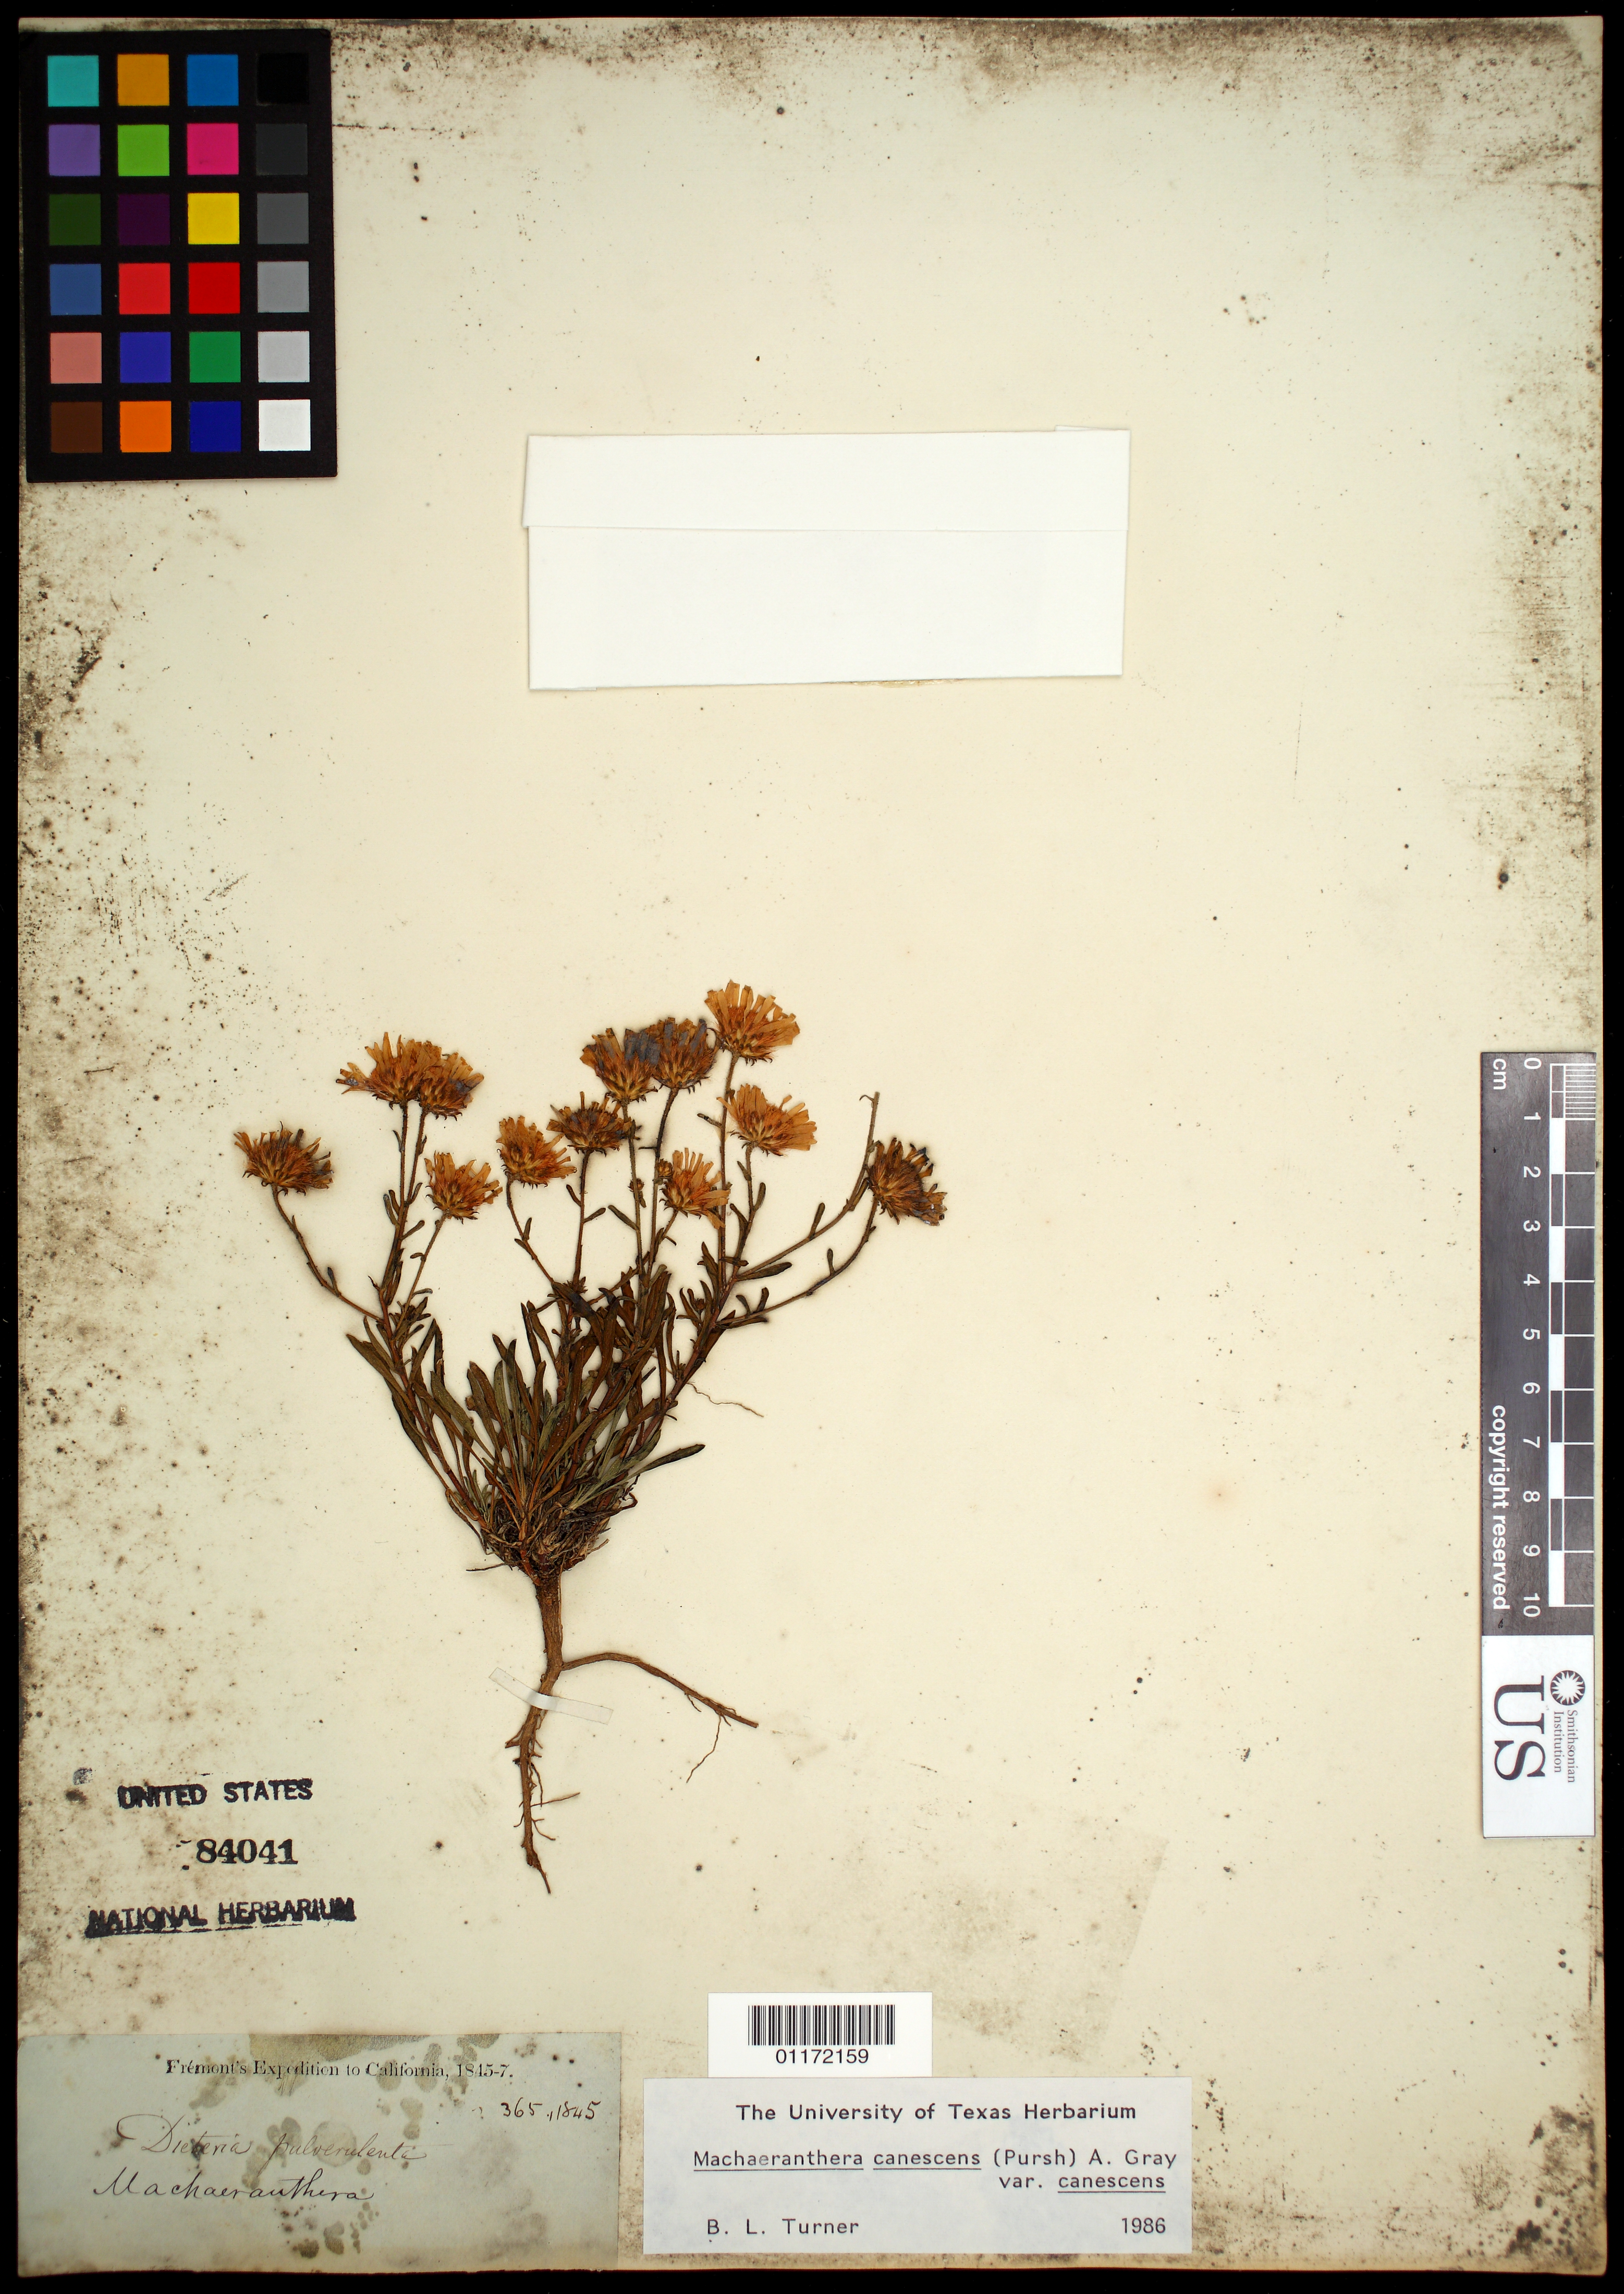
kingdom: Plantae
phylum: Tracheophyta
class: Magnoliopsida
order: Asterales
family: Asteraceae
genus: Machaeranthera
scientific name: Machaeranthera canescens var. canescens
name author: (Pursh) A. Gray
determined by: Turner, B. L.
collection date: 1845/1847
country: United States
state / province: California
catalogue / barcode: US 84041